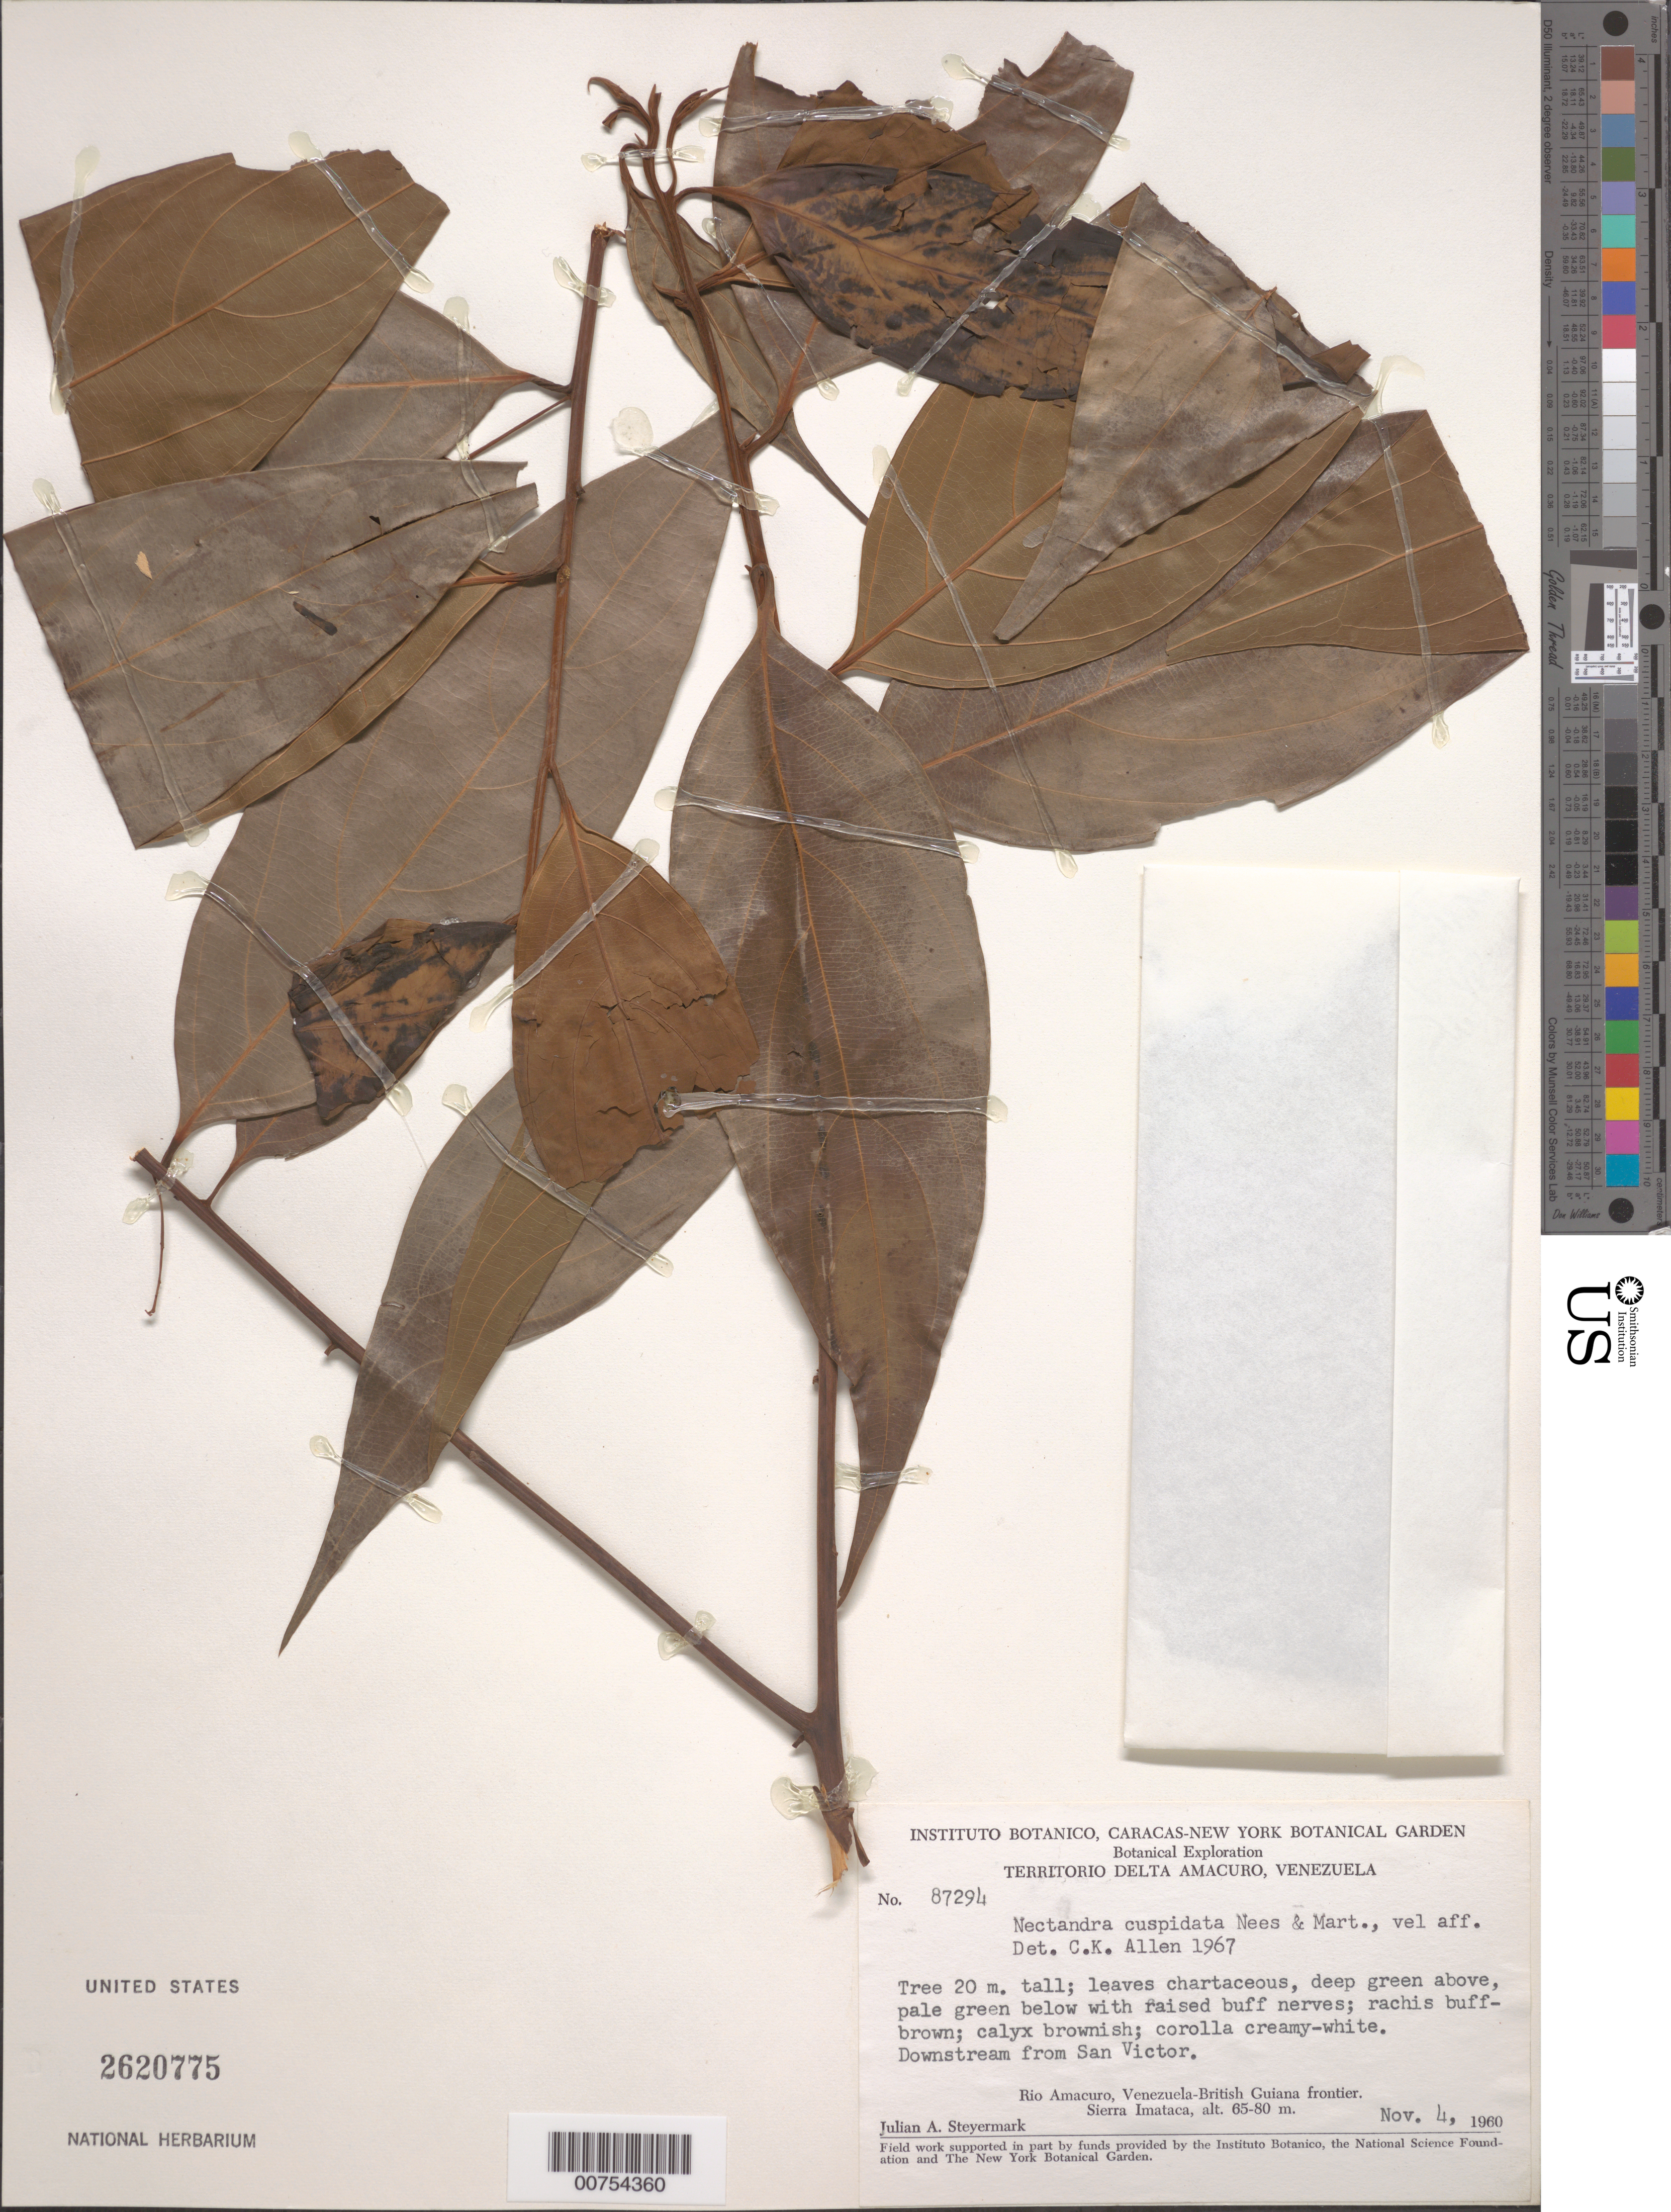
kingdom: Plantae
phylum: Tracheophyta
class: Magnoliopsida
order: Laurales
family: Lauraceae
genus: Nectandra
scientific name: Nectandra cuspidata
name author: Nees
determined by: Allen, C. K.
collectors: J. Steyermark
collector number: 87294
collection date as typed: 4-Nov-60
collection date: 1960-11-04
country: Venezuela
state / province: Delta Amacuro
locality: Río Amacuro, Venezuela-British Guiana frontier, Sierra Imataca, downstream from San Victor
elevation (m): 65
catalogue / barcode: US 2620775